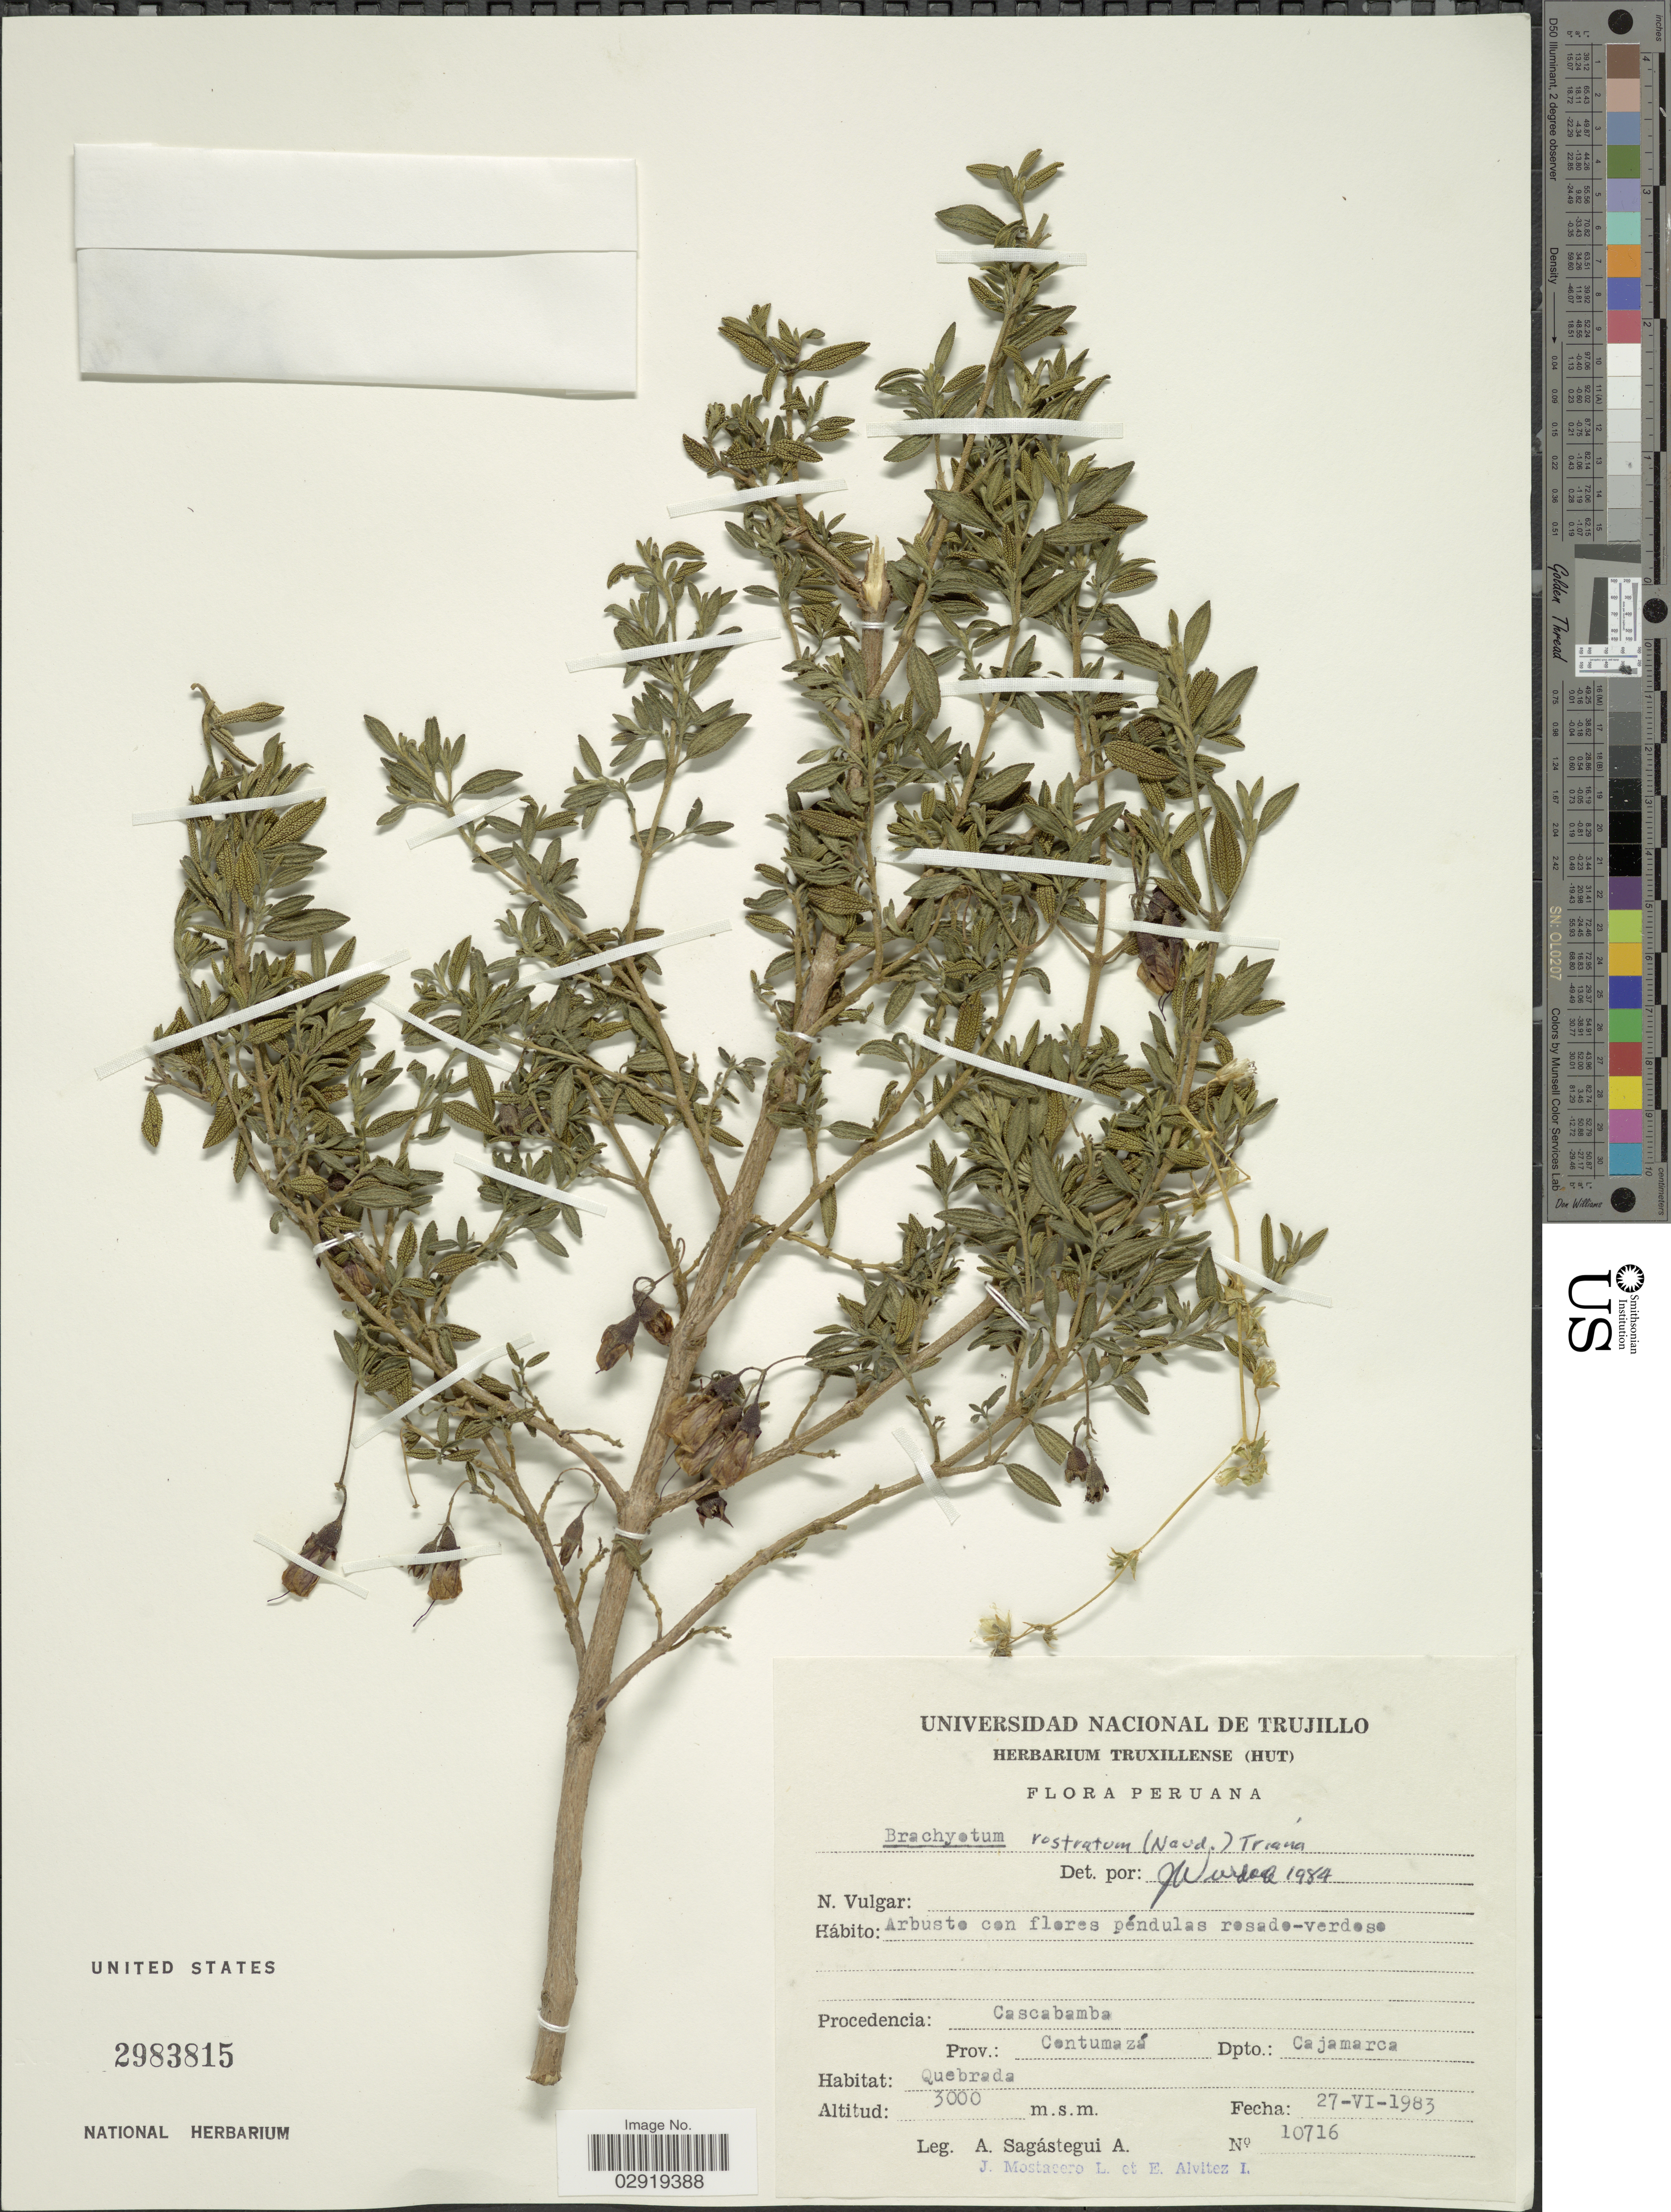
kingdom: Plantae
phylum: Tracheophyta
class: Magnoliopsida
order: Myrtales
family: Melastomataceae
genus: Brachyotum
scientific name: Brachyotum rostratum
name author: (Naudin) Triana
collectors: A. Sagástegui A., J. Mostacero L. & E. Alvitez I.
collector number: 10716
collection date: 1983-06-27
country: Peru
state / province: Cajamarca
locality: Procedencia: Cascabamba. Prov.: Contumazá. Dpto.: Cajamarca.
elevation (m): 3000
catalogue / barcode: US 2983815